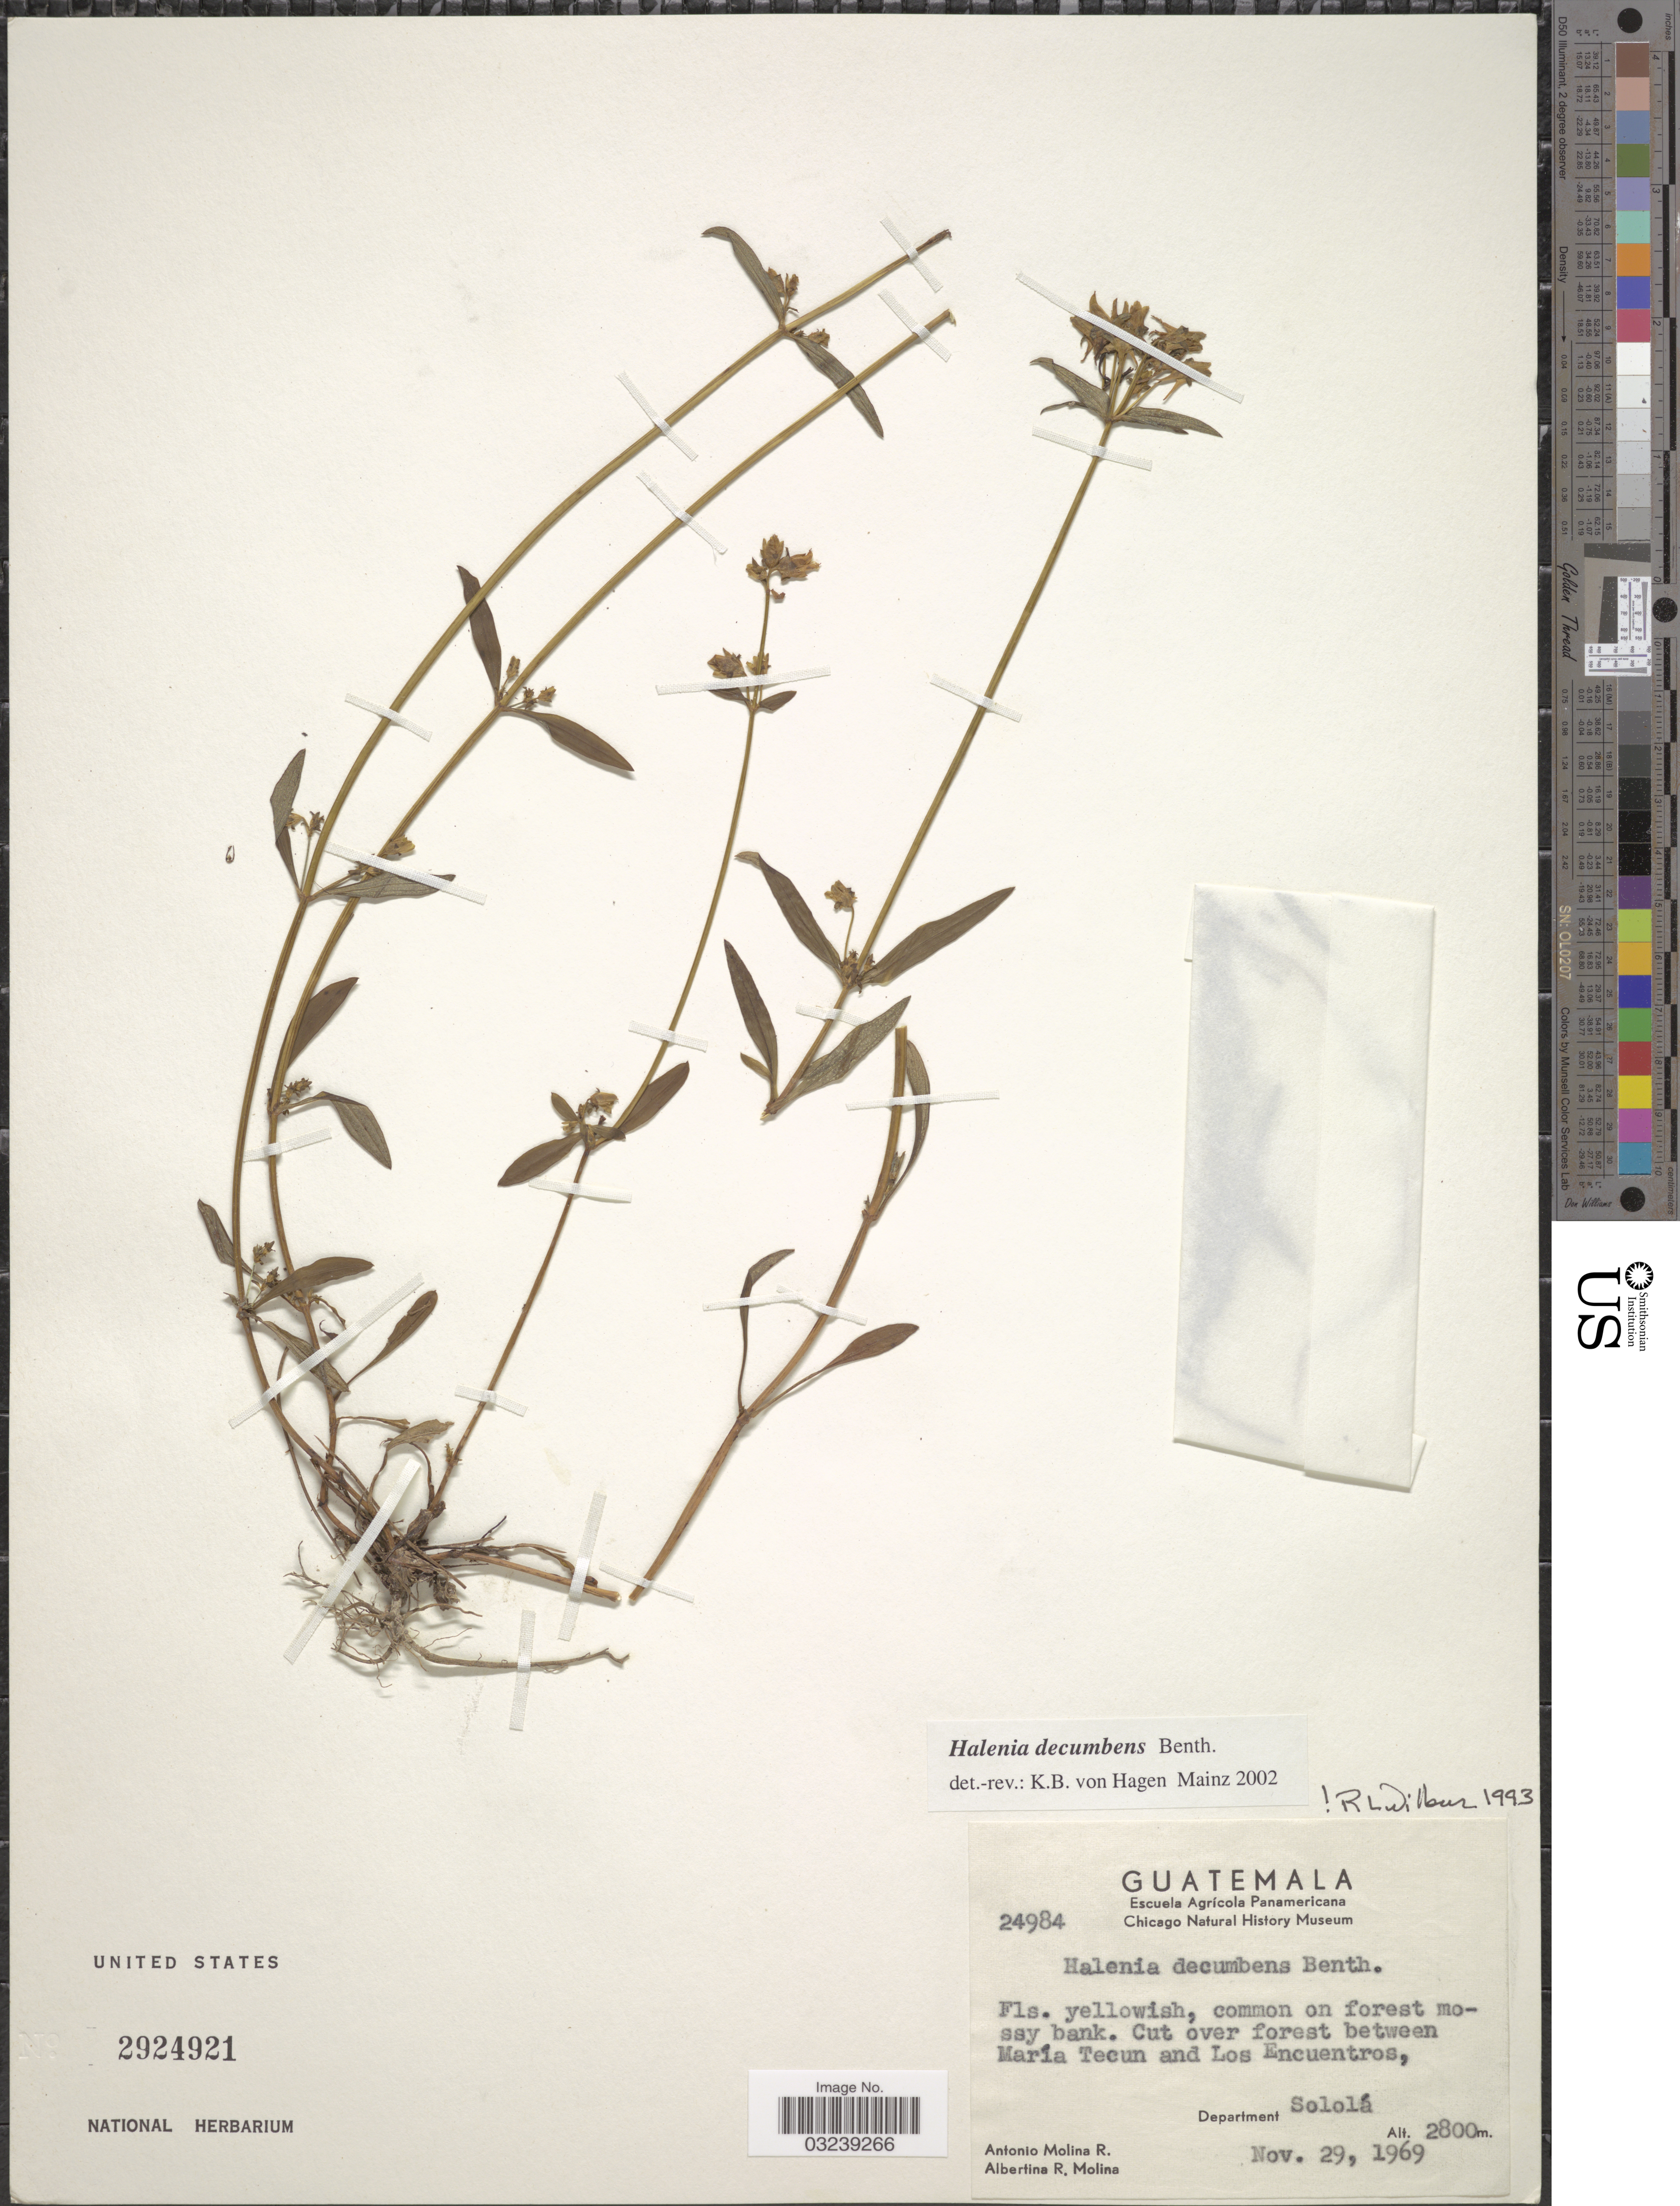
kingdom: Plantae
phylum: Tracheophyta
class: Magnoliopsida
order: Gentianales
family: Gentianaceae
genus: Halenia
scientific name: Halenia decumbens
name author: Benth.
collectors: A. Molina R. & A. R. Molina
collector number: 24984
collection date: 1969-11-29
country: Guatemala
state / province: Sololá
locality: Cut over forest between María Tecun and Los Encuentros, Department Sololá.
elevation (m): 2800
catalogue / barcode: US 2924921